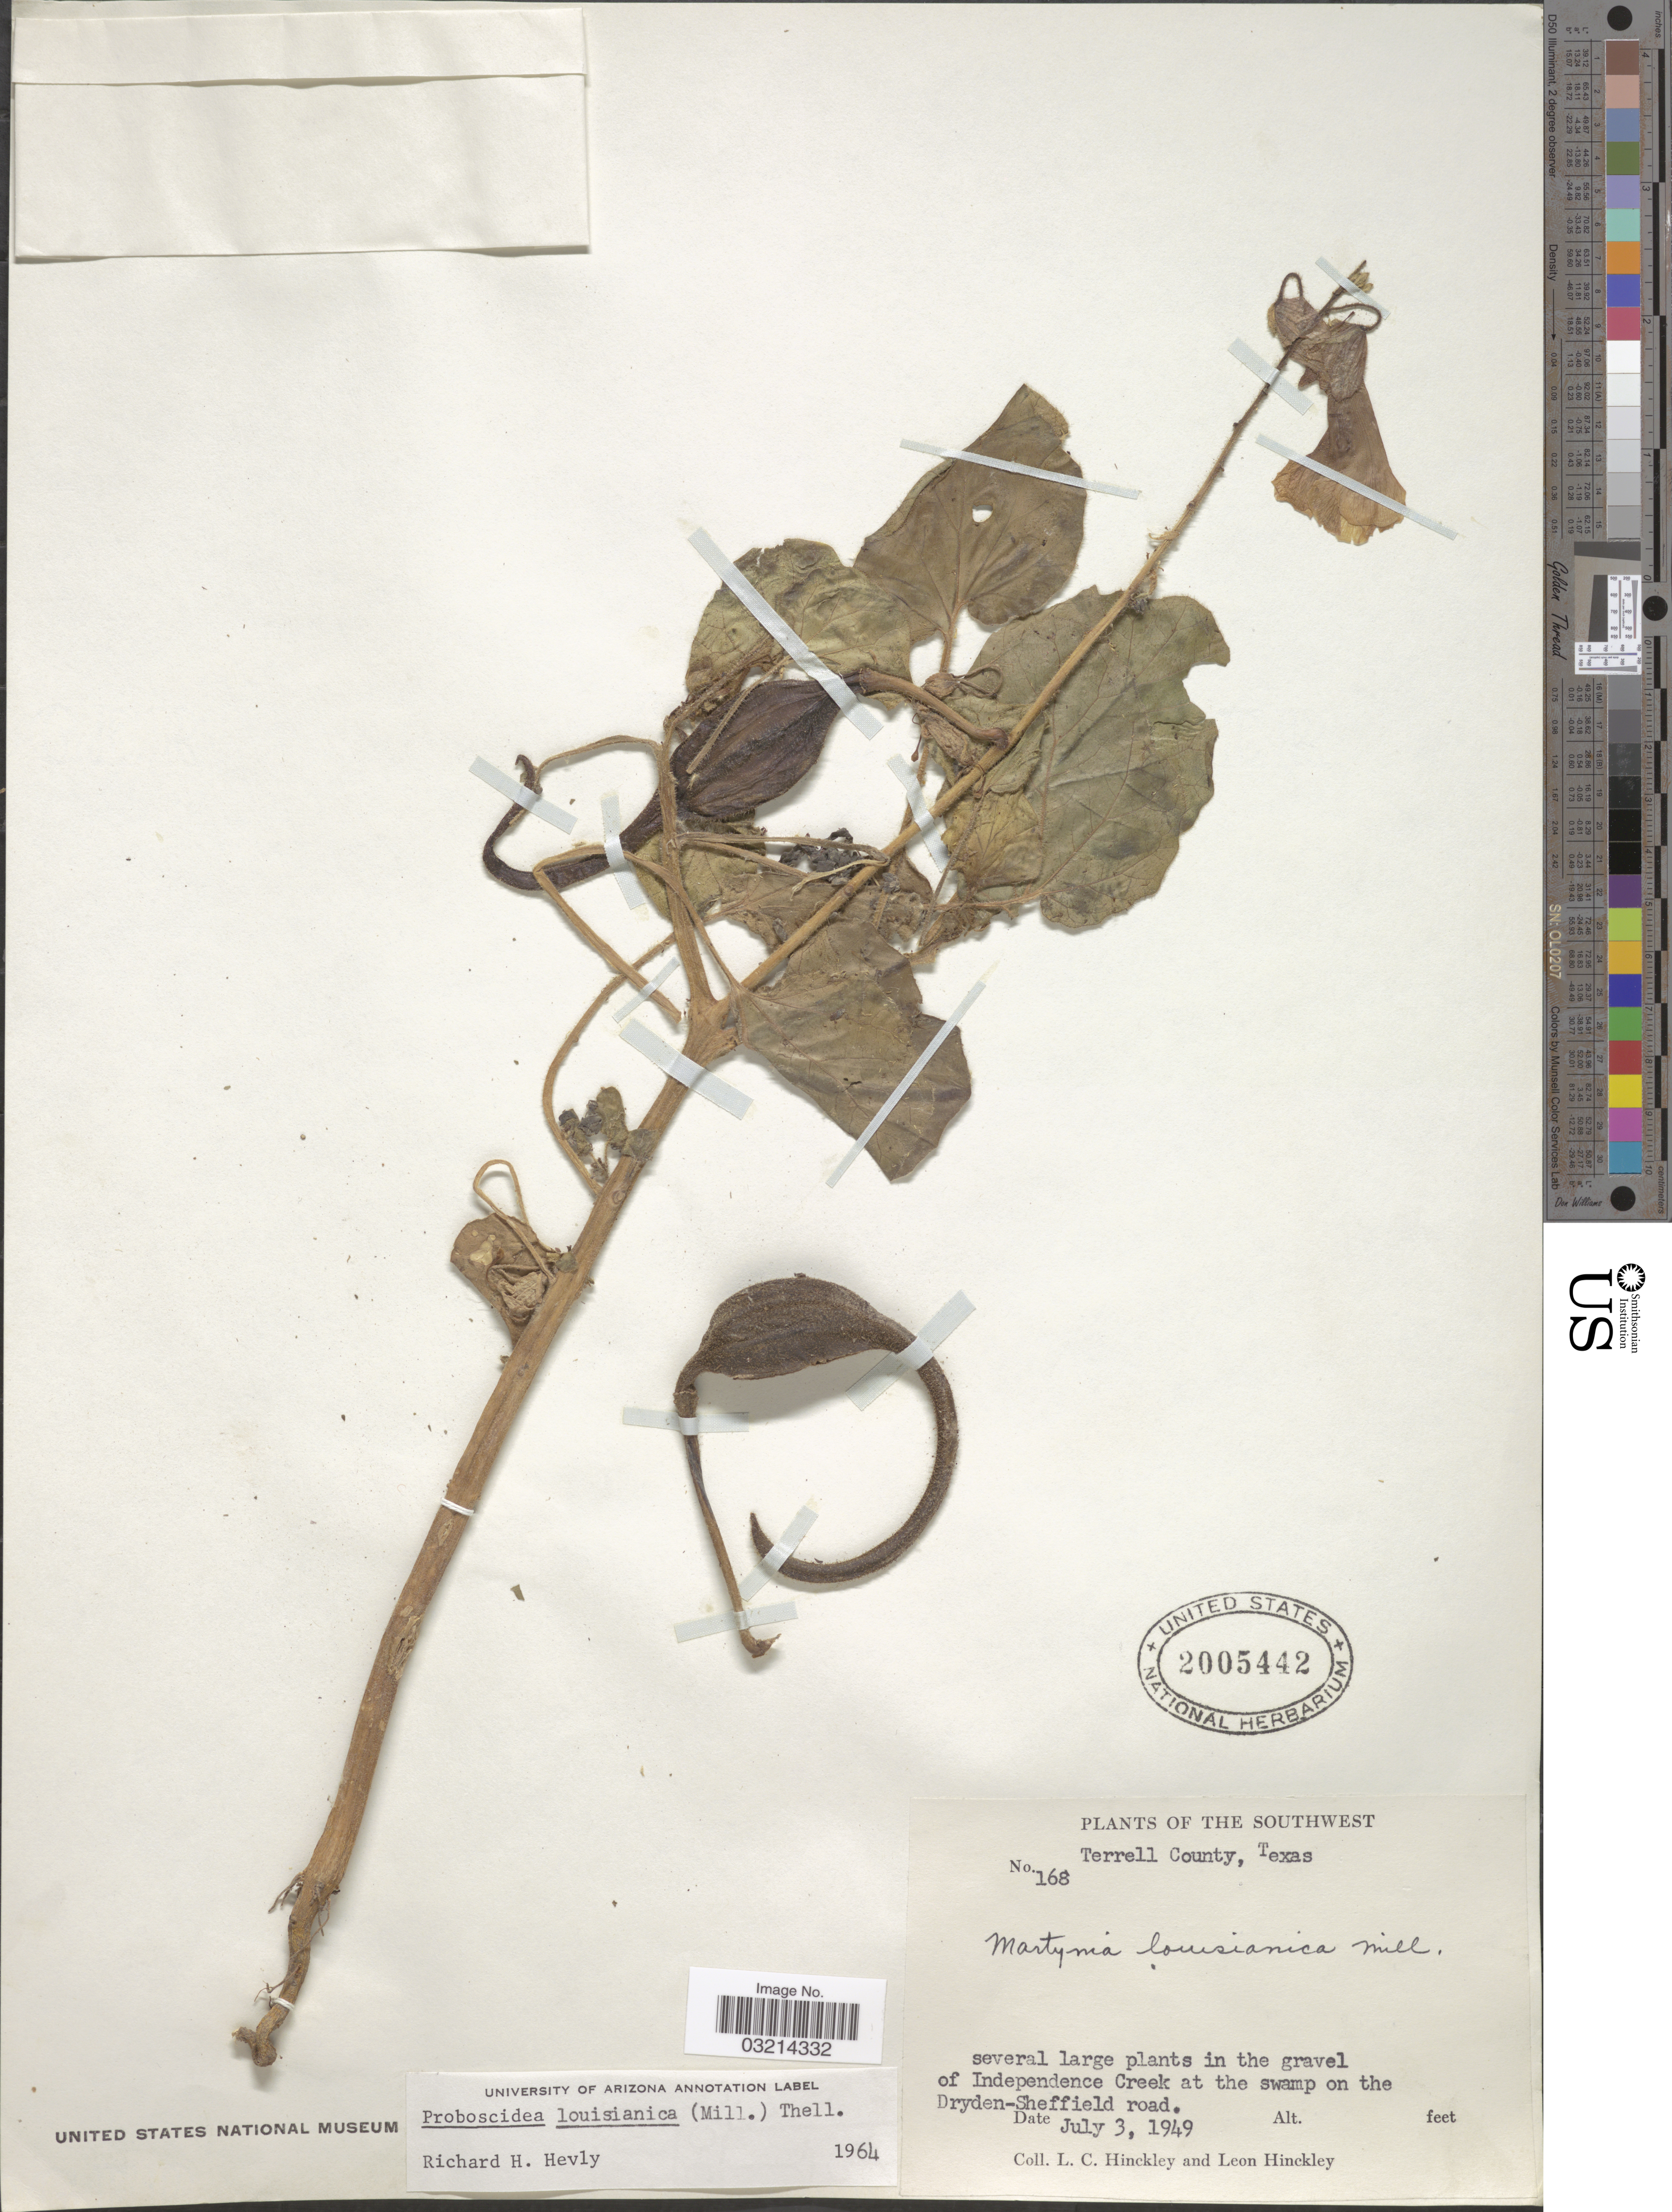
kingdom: Plantae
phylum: Tracheophyta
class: Magnoliopsida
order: Lamiales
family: Martyniaceae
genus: Proboscidea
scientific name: Proboscidea louisianica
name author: Thell.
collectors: L. Hinckley & L. Hinckley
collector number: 168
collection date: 1949-07-03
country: United States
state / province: Texas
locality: Southwest. Terrell County. In the gravel of Independence Creek at the swamp on the Dryden-Sheffield road.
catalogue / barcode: US 2005442